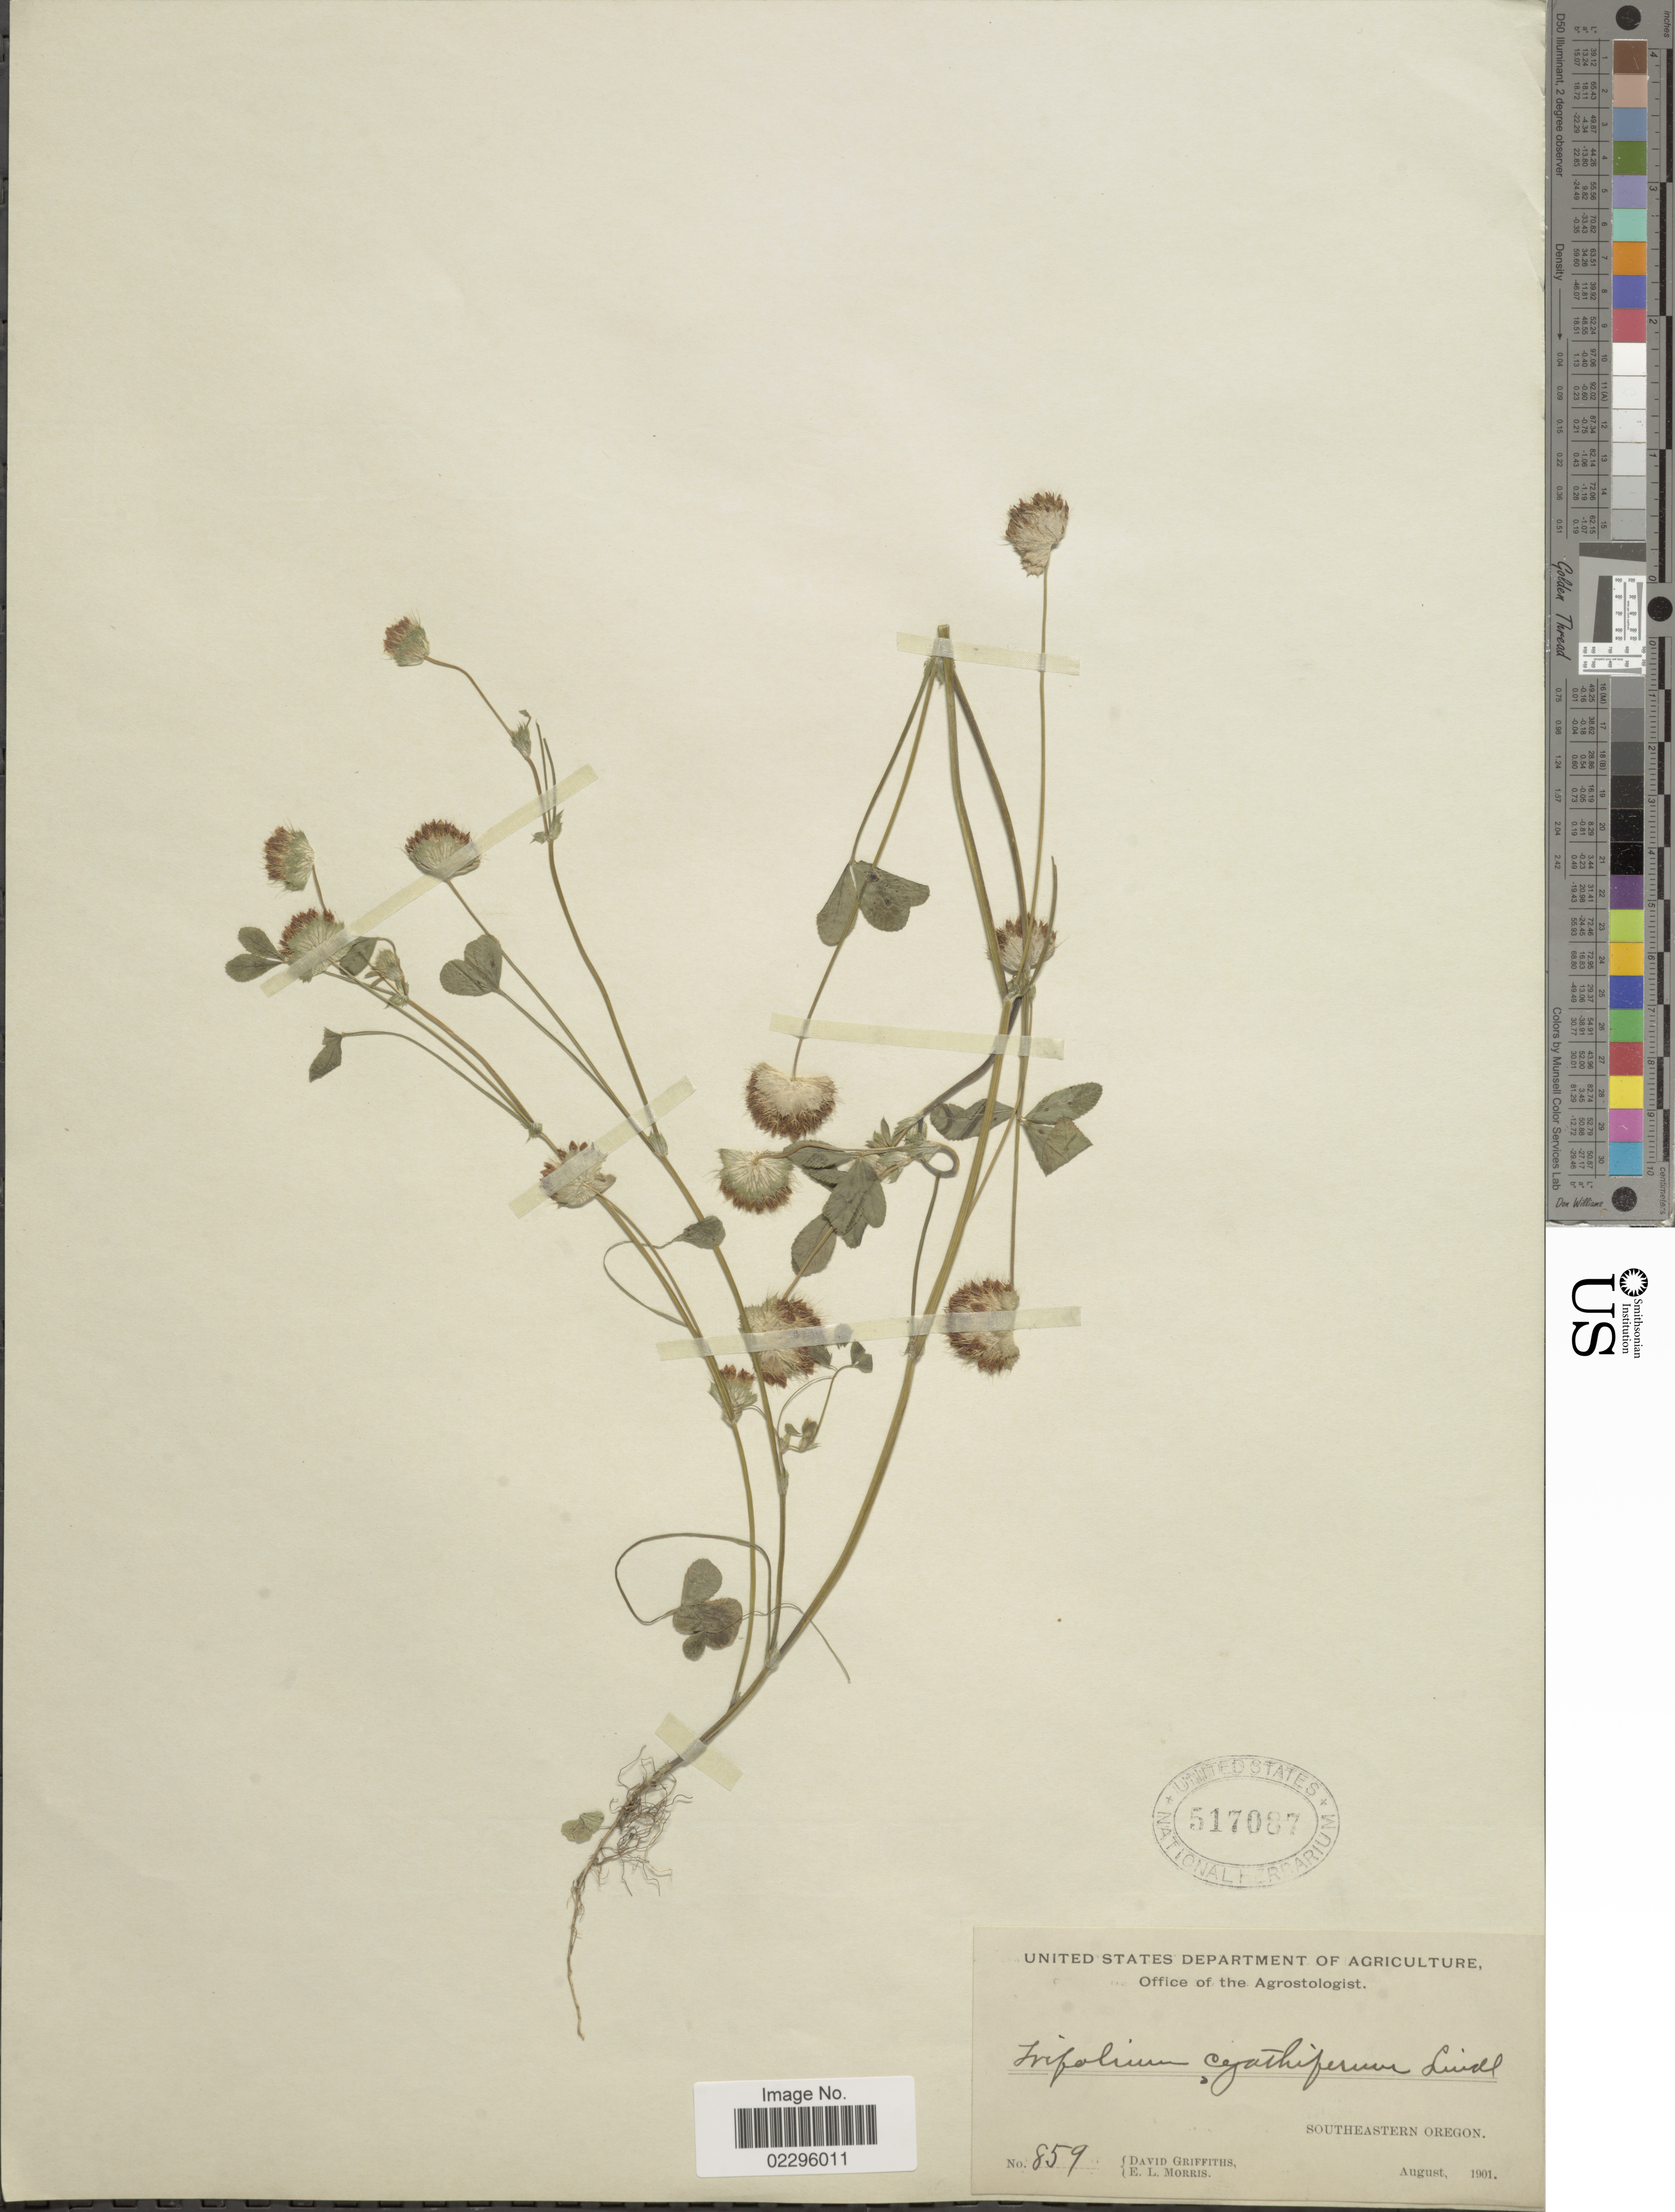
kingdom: Plantae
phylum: Tracheophyta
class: Magnoliopsida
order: Fabales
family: Fabaceae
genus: Trifolium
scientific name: Trifolium cyathiferum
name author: Lindl.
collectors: D. Griffiths & E. Morris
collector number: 859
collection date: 1901-08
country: United States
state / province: Oregon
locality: Southeastern Oregon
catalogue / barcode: US 517087